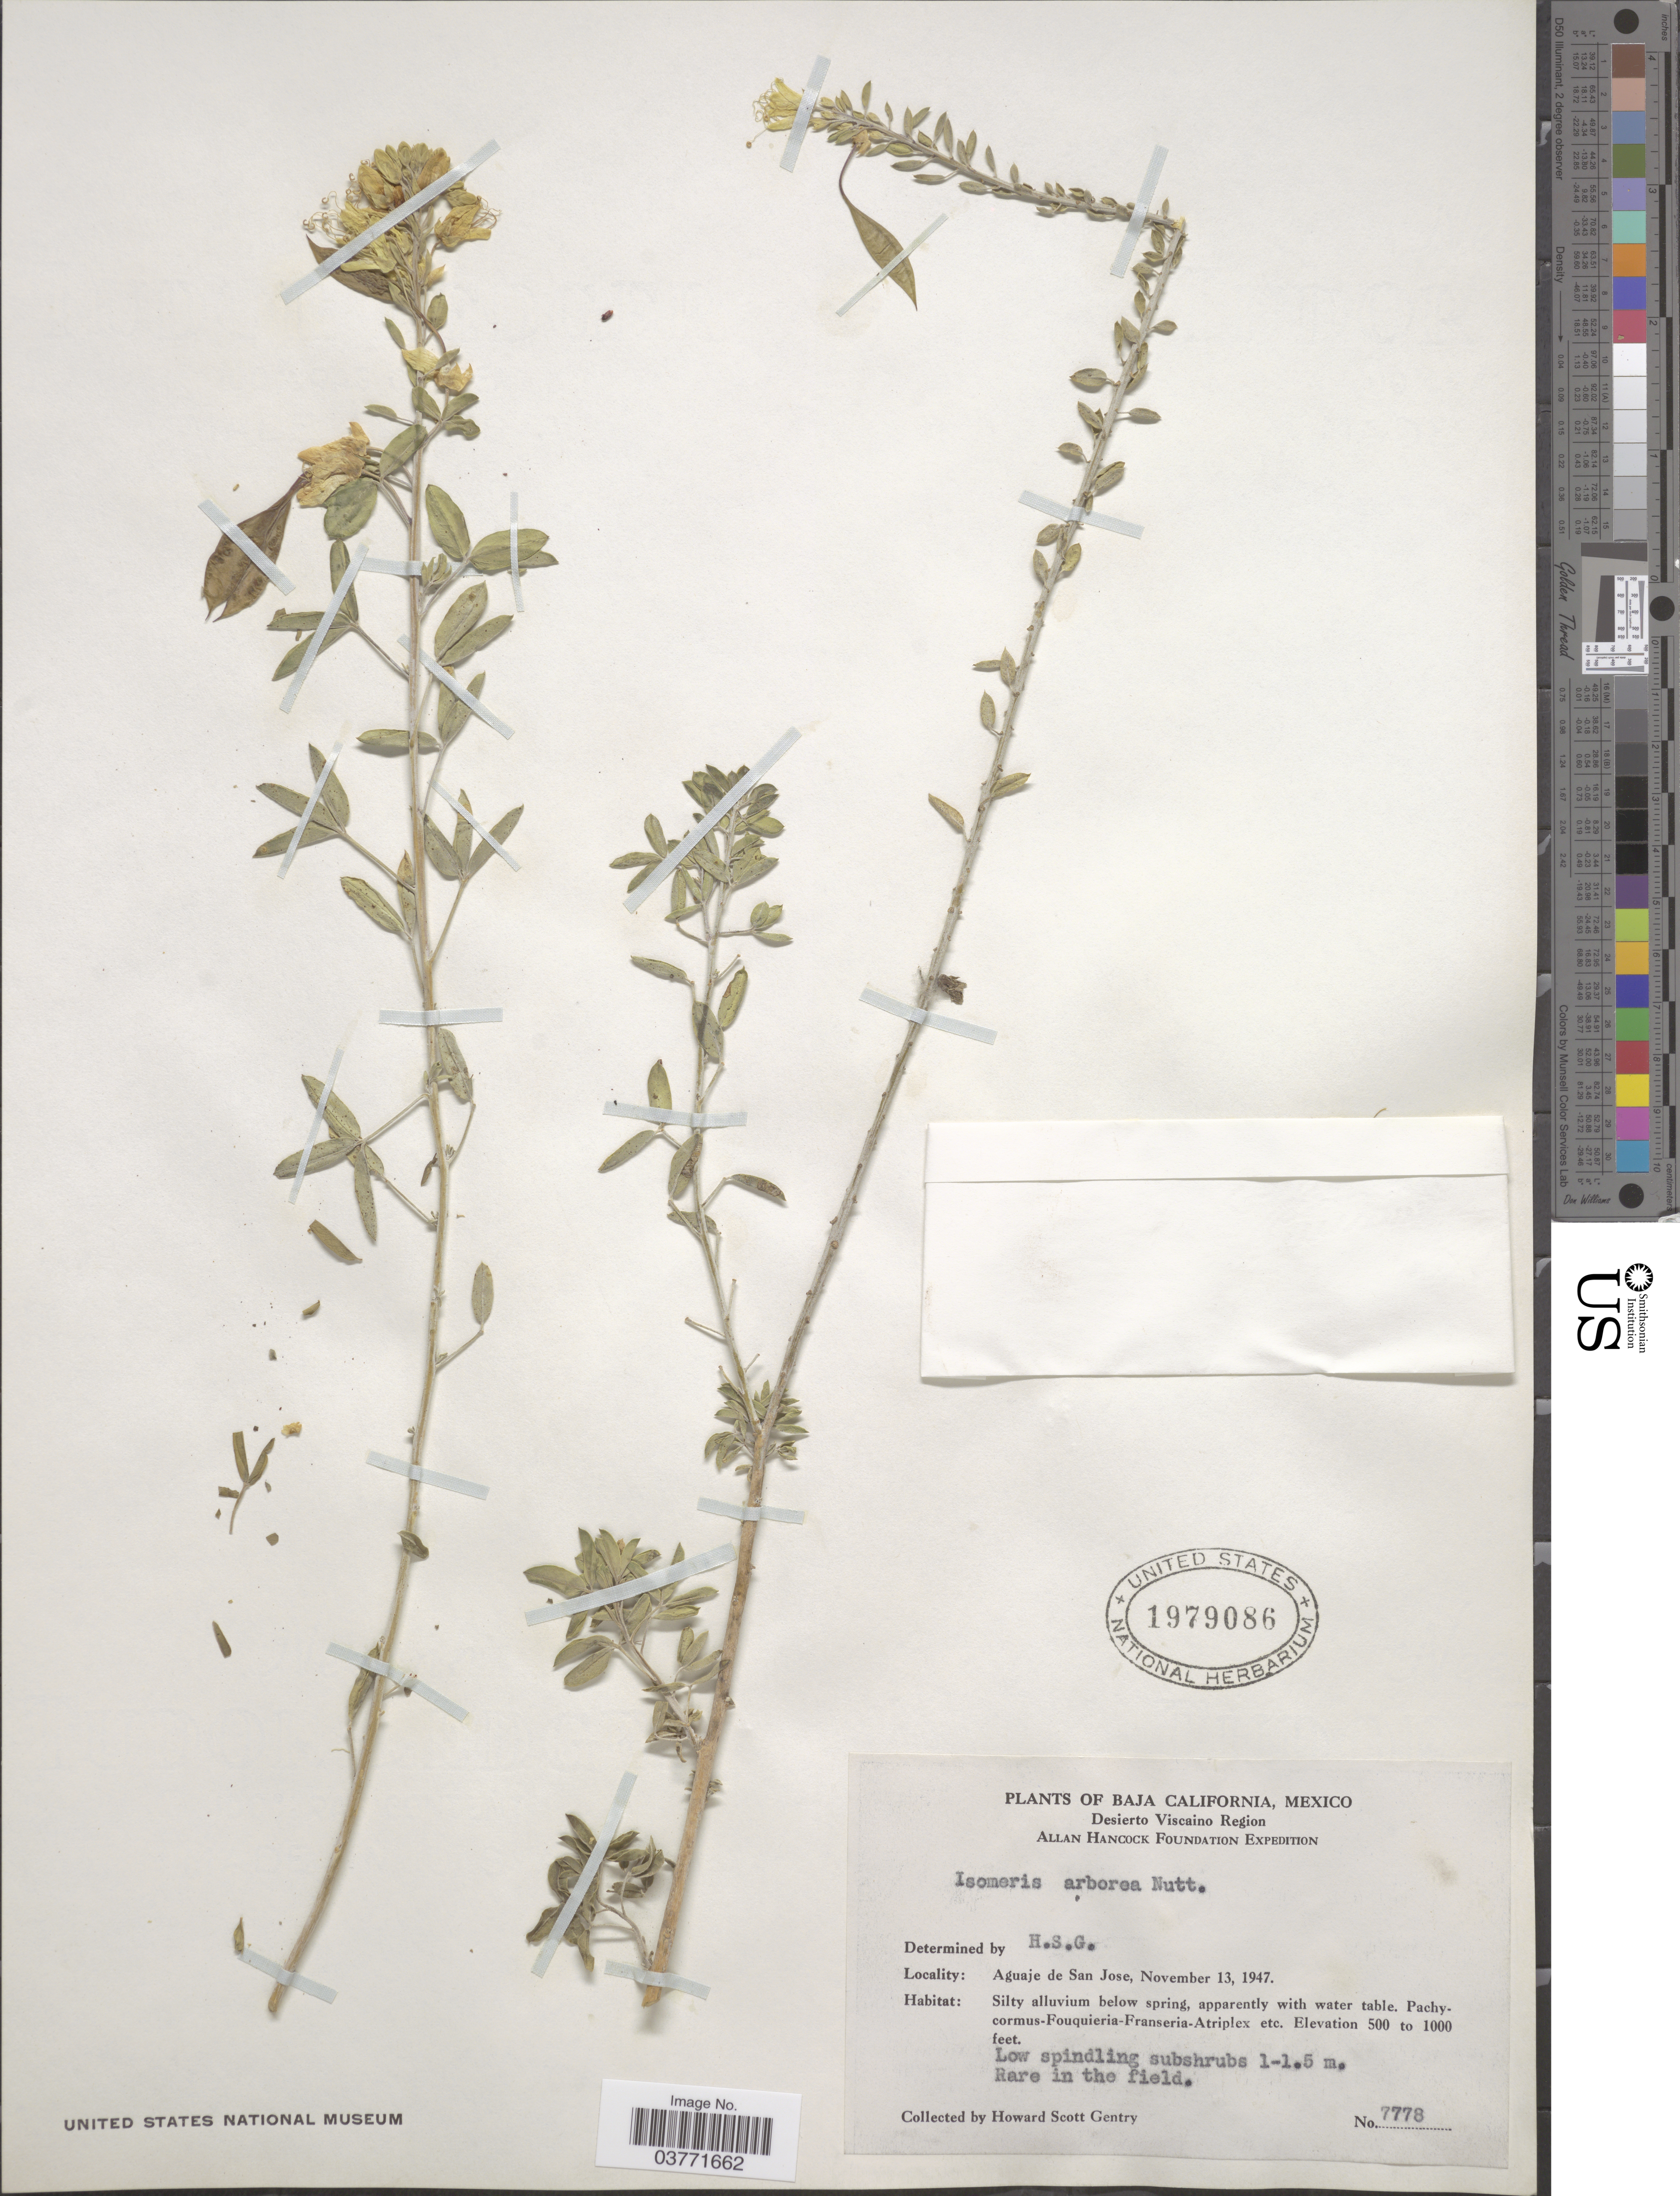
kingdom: Plantae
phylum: Tracheophyta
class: Magnoliopsida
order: Brassicales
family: Cleomaceae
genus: Cleomella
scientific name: Cleomella arborea var. angustata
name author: (Parish) Roalson & J.C. Hall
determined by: Strong, Mark T., (BOT), Smithsonian Institution - National Museum of Natural History (UNITED STATES)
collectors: H. S. Gentry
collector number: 7778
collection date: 1947-11-13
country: Mexico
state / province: Baja California Sur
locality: Desierto Viscaino Region. Aguaje de San Jose.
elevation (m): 152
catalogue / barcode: US 1979086